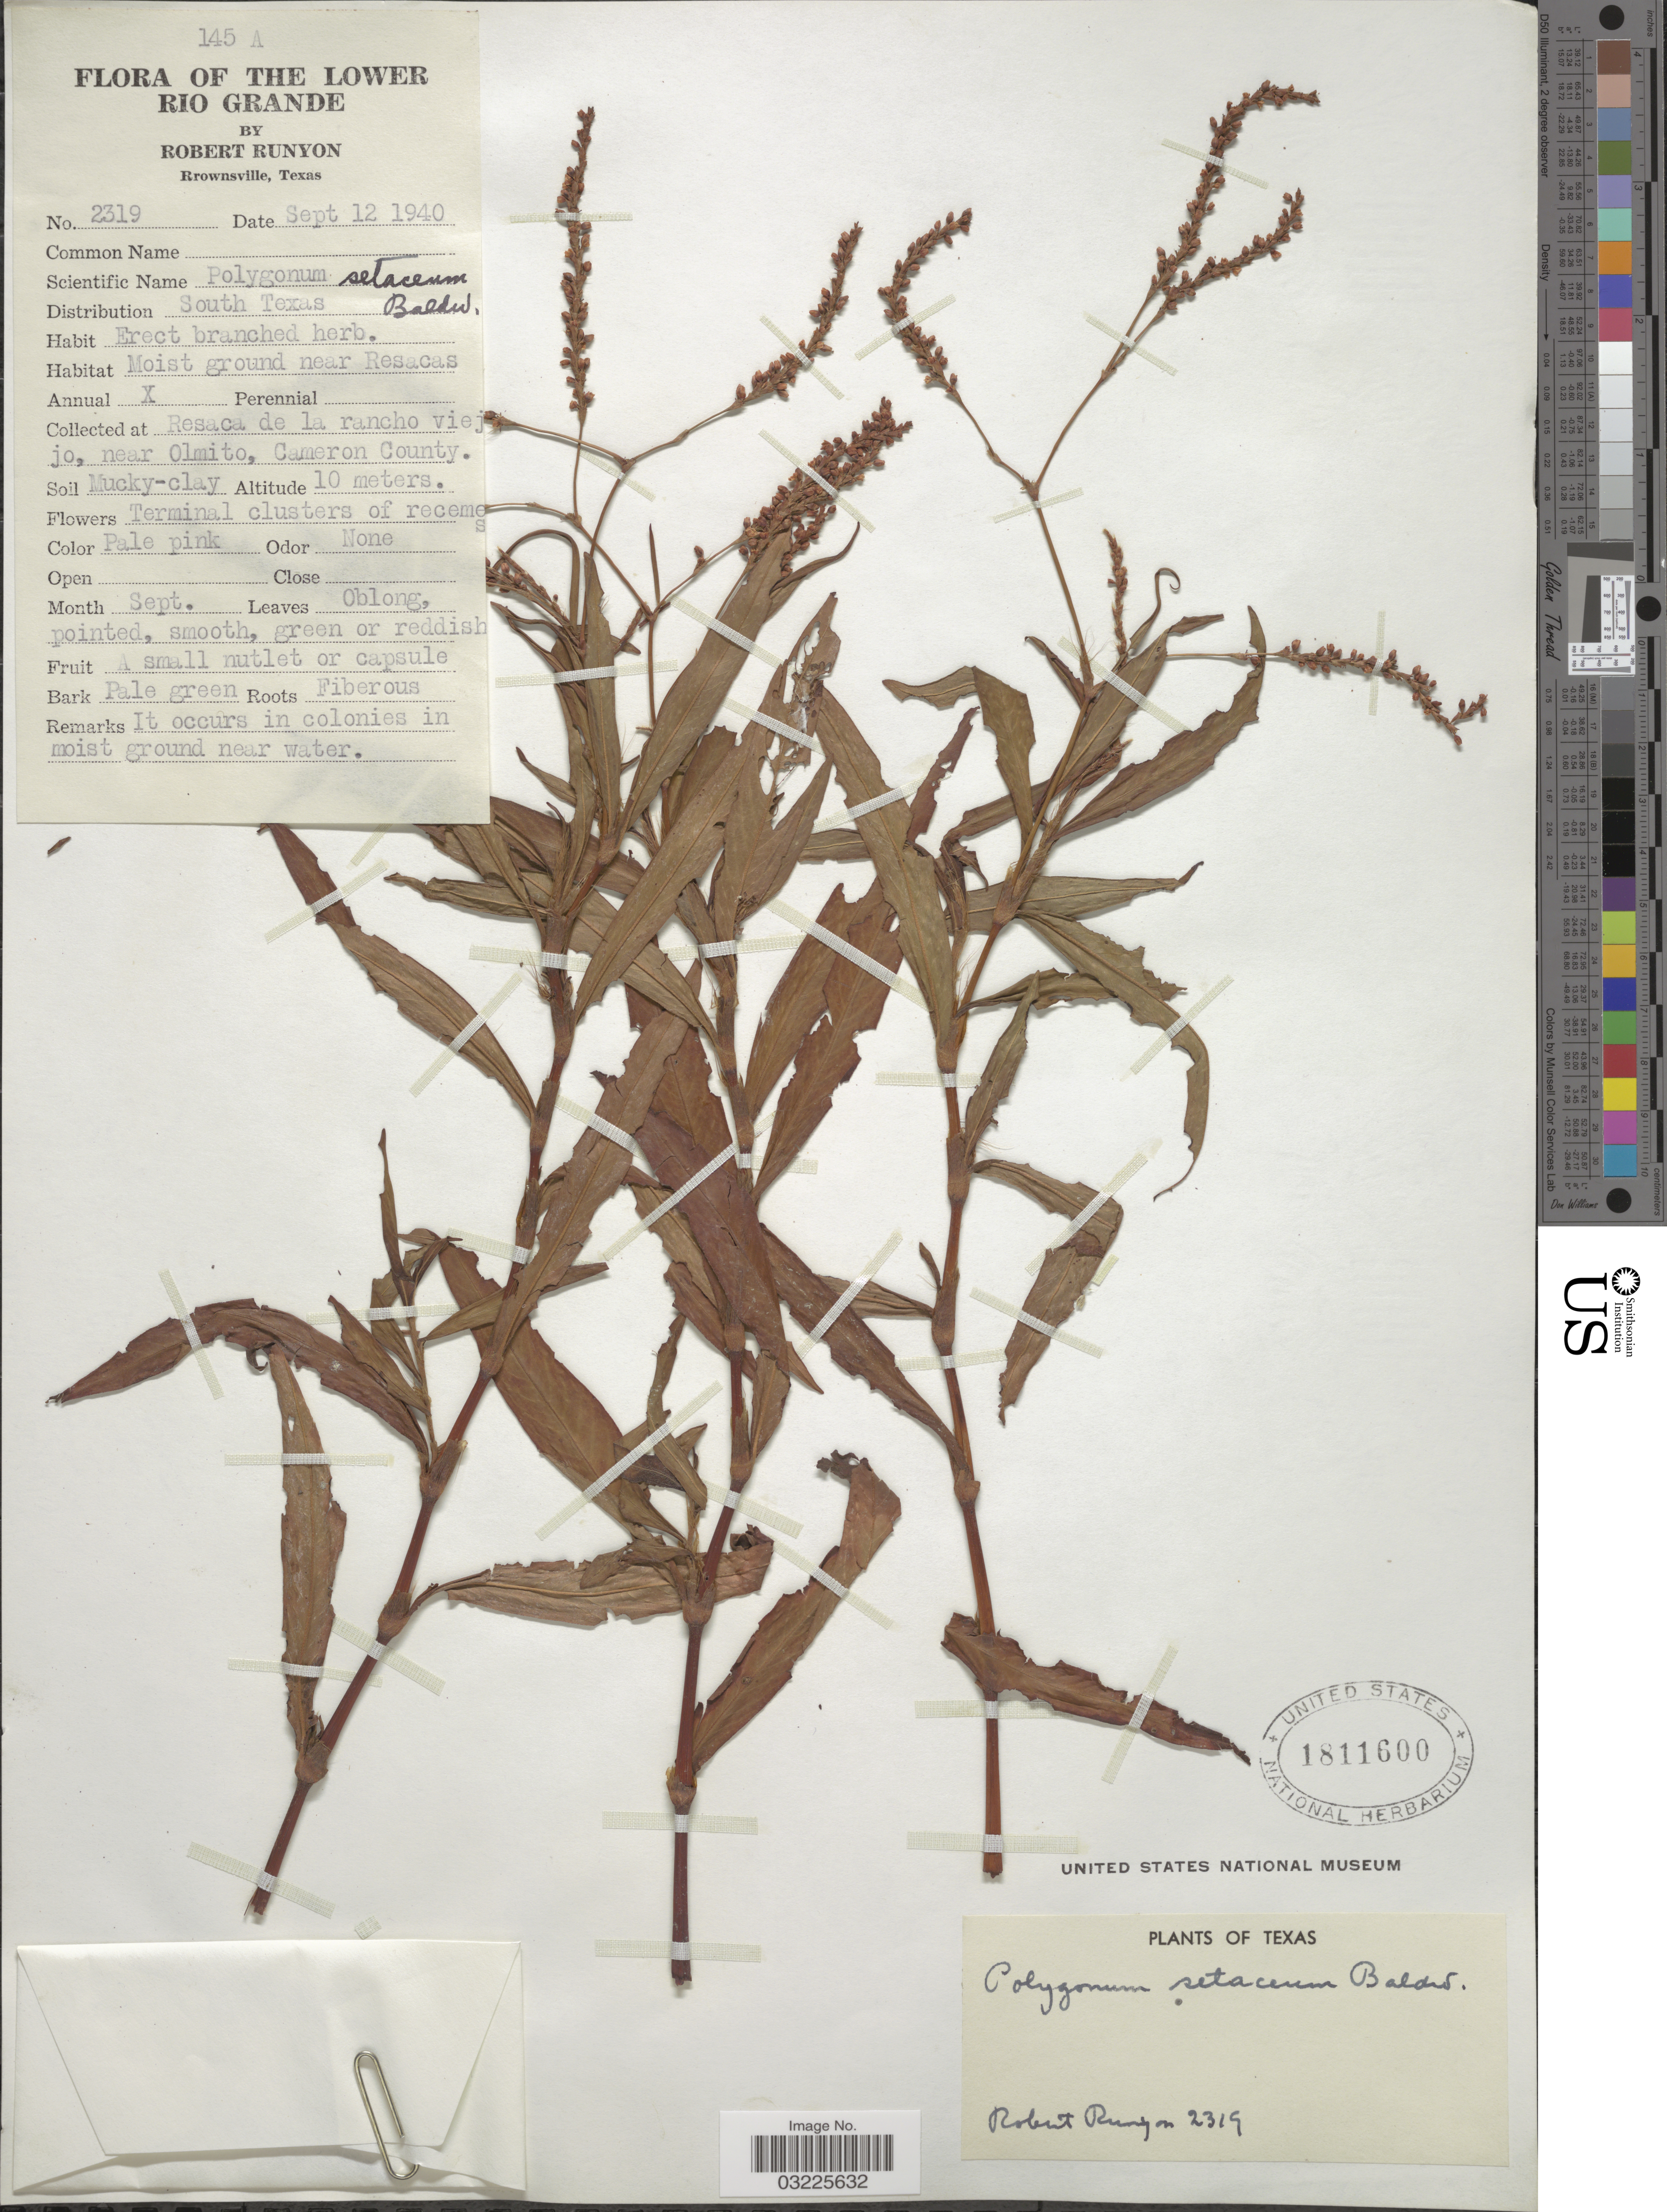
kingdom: Plantae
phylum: Tracheophyta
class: Magnoliopsida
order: Caryophyllales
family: Polygonaceae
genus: Persicaria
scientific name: Persicaria hydropiperoides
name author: (Michx.) Small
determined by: Atha, D. E.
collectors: R. Runyon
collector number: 2319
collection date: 1940-09-12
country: United States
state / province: Texas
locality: The Lower Rio Grande. Resaca de la rancho viejo, near Olmito, Cameron County.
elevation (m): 10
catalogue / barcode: US 1811600